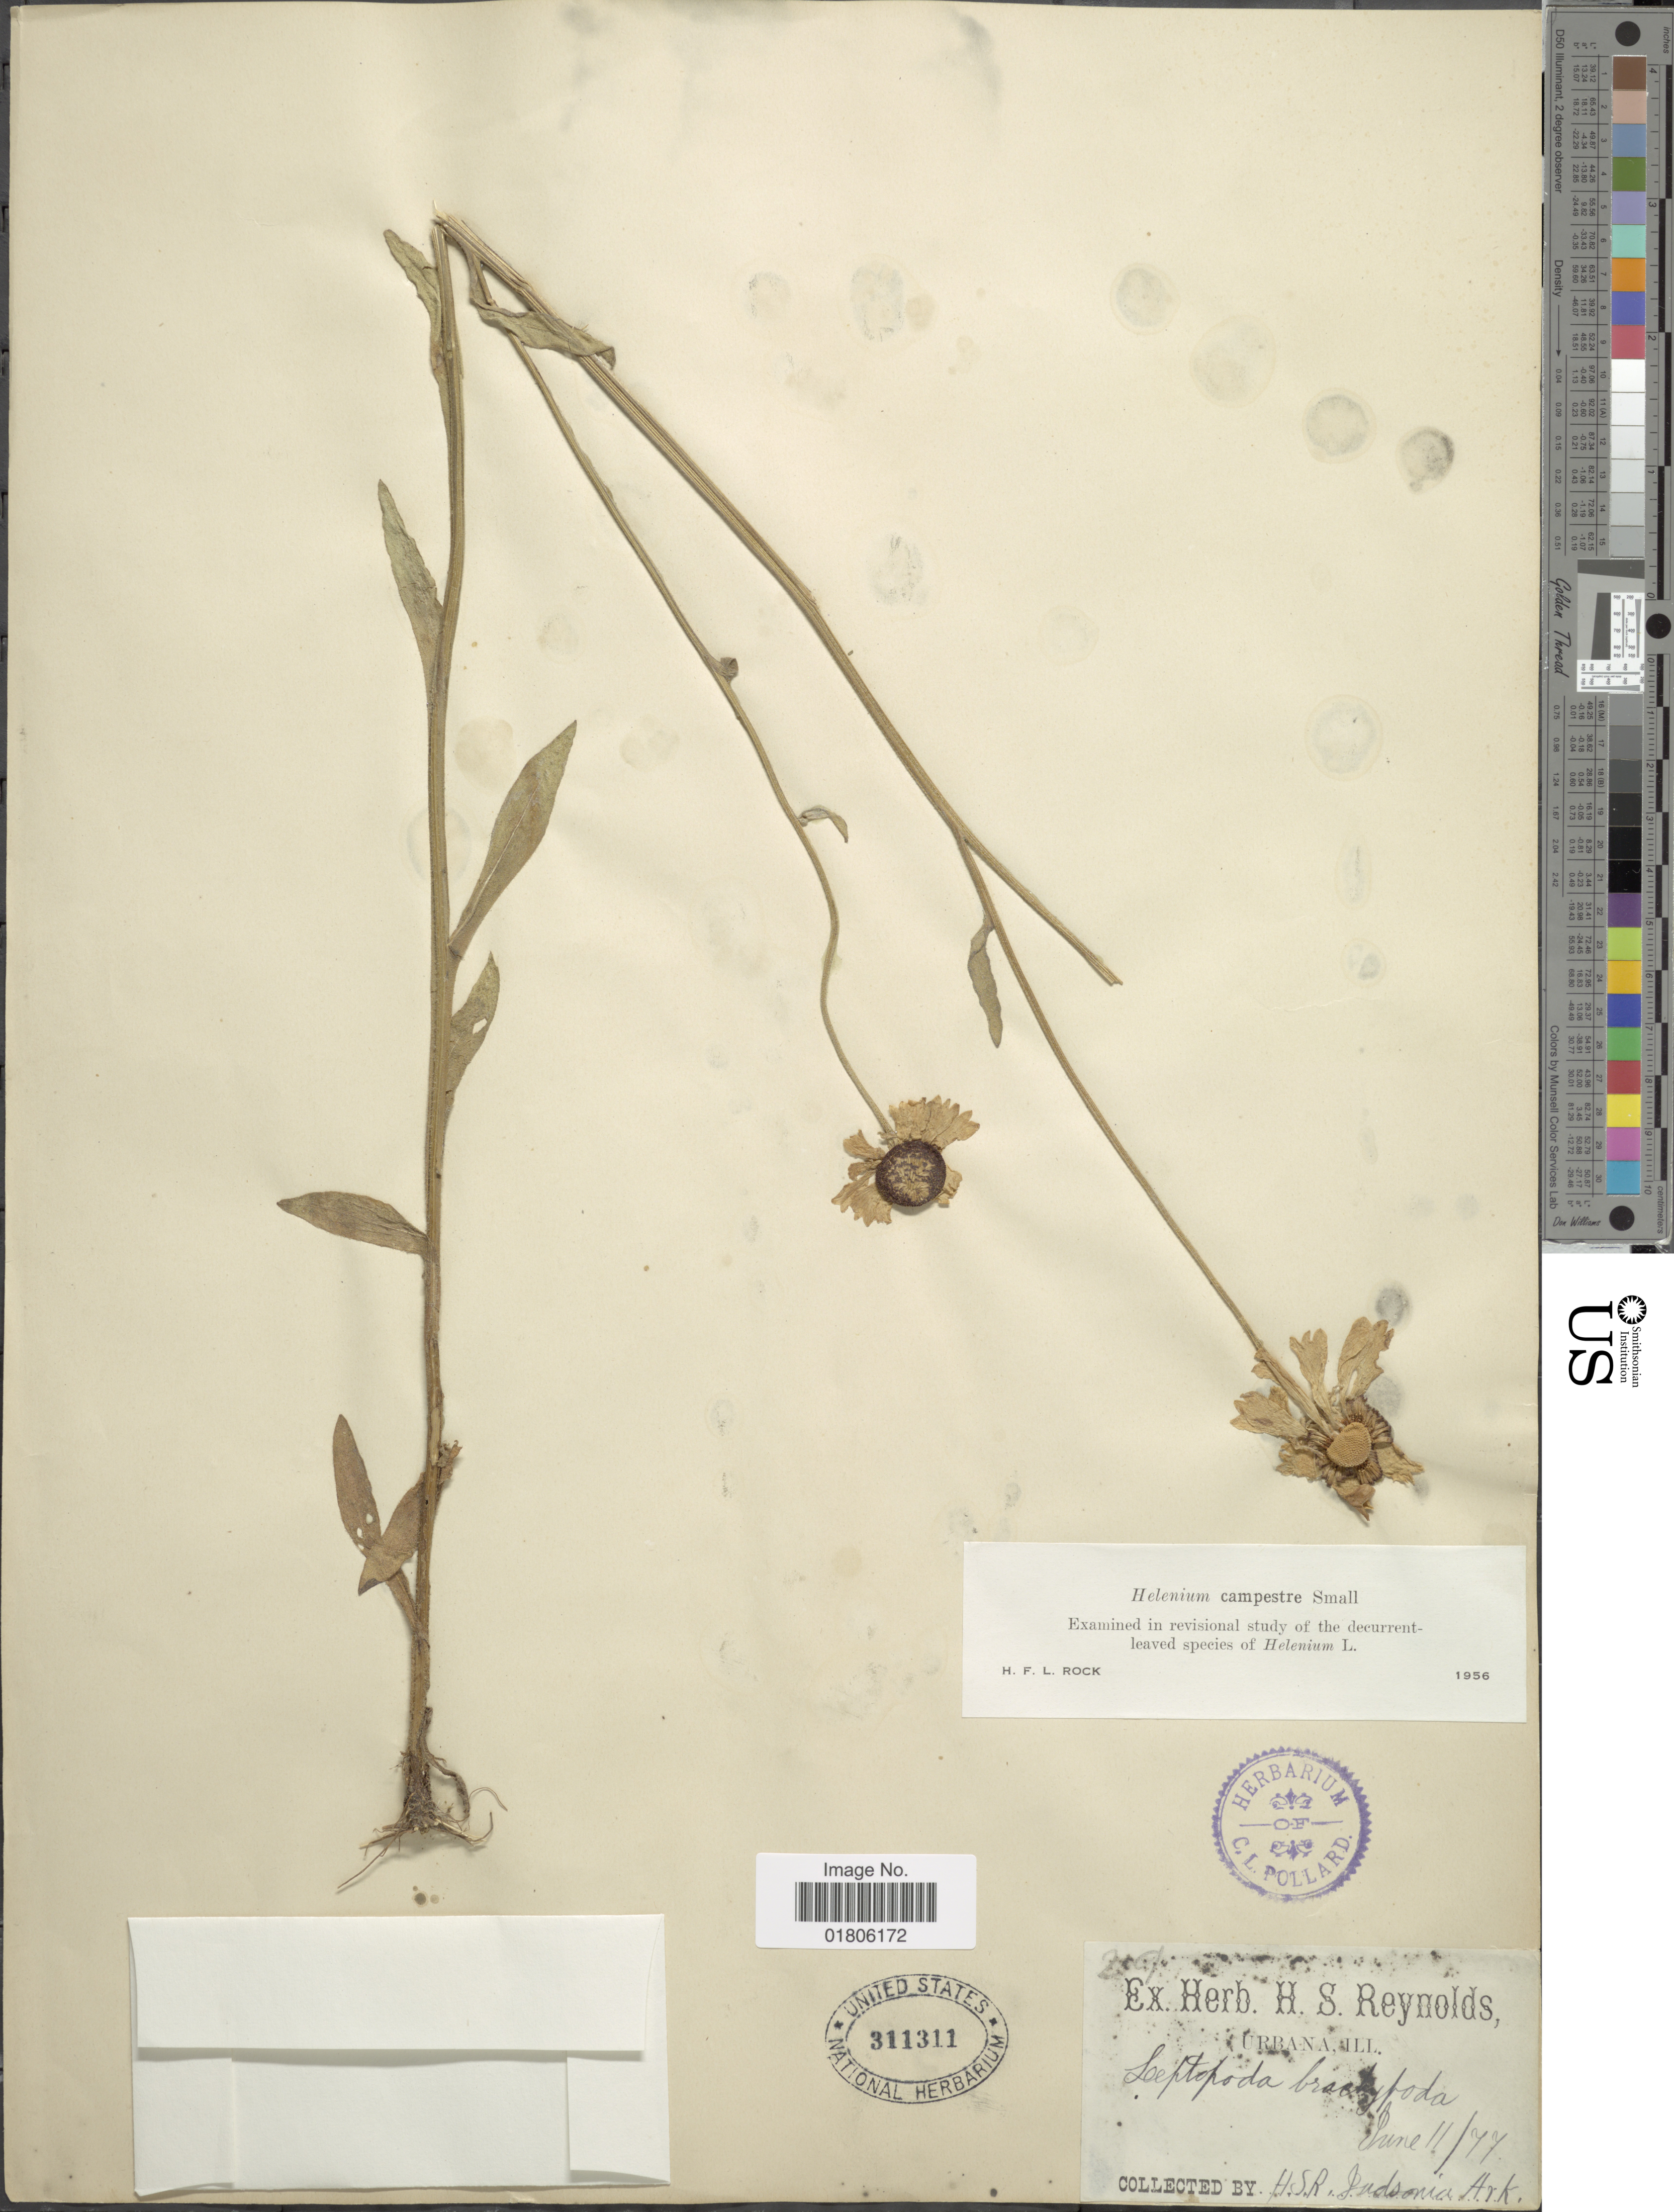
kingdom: Plantae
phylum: Tracheophyta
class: Magnoliopsida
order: Asterales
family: Asteraceae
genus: Helenium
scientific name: Helenium brevifolium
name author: (Nutt.) Alph. Wood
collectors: H. Reynolds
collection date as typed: Transcribed d/m/y: 11/6/77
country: United States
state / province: Arkansas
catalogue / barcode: US 311311